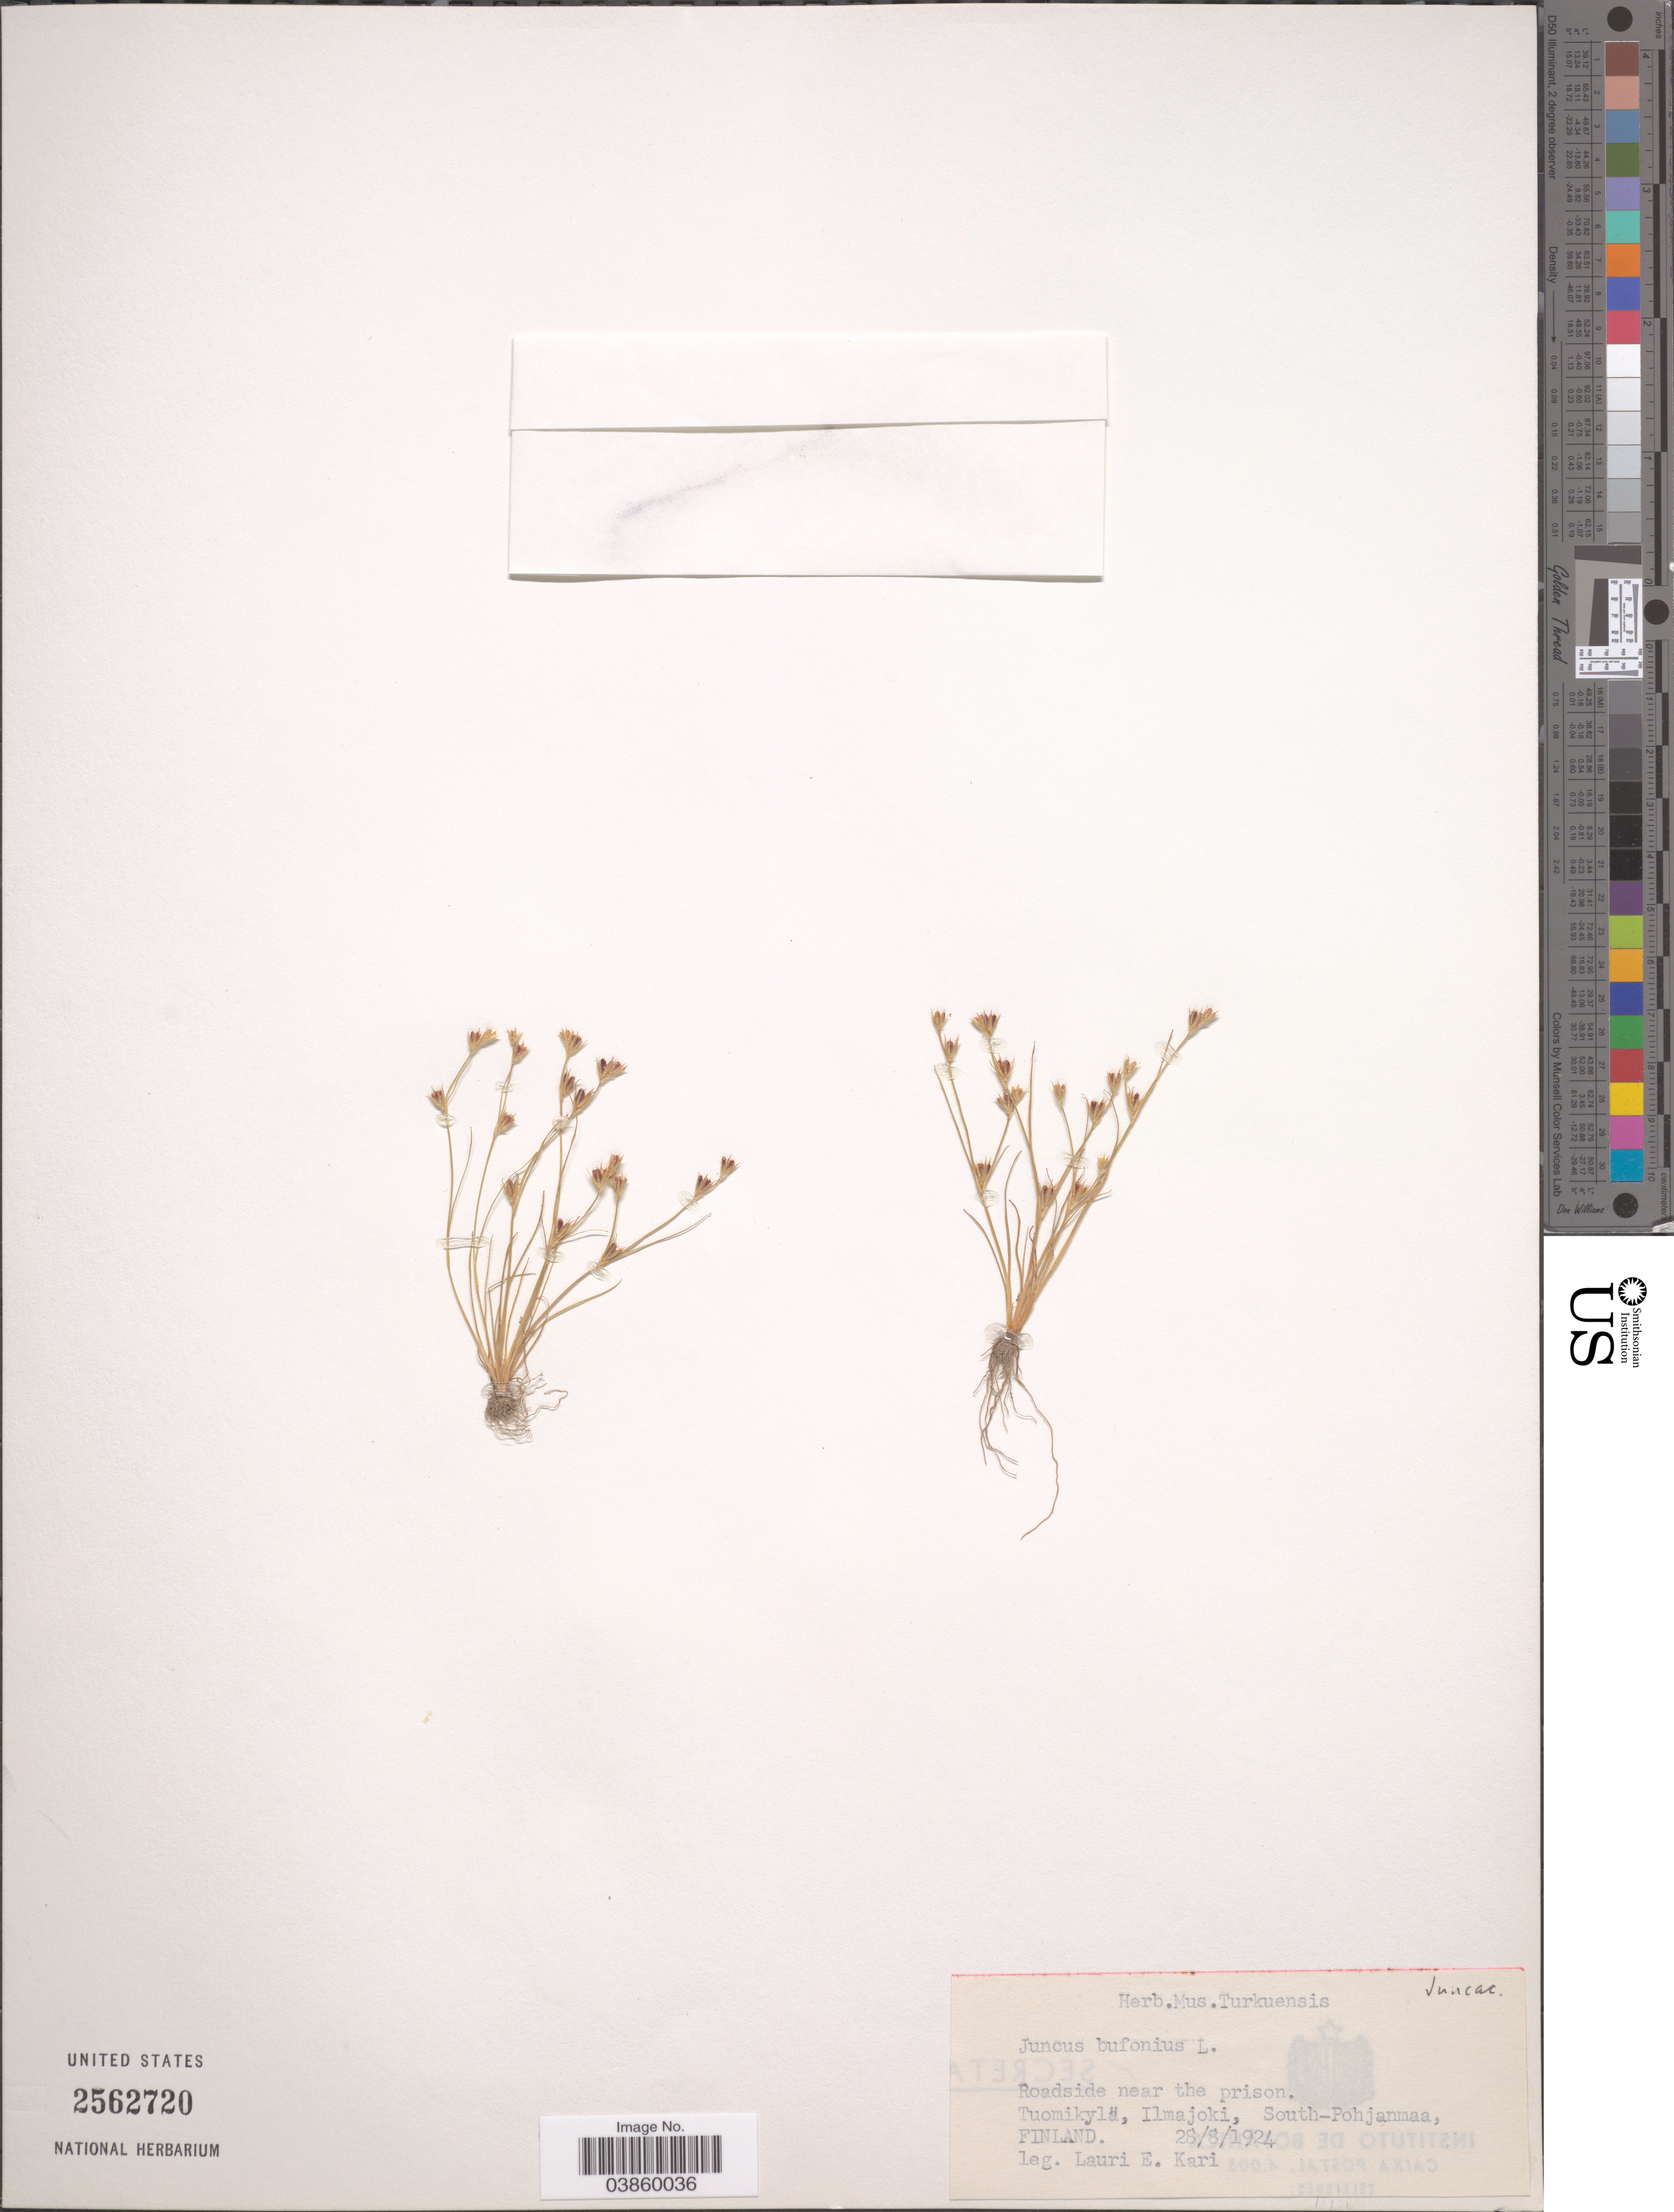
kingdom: Plantae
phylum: Tracheophyta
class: Liliopsida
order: Poales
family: Juncaceae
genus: Juncus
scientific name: Juncus bufonius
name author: L.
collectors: L. Kari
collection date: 1924-08-28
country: Finland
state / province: Pohjanmaa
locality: Roadside near the prison. Tuomikylä, Ilmajoki, South-Pohjanmaa.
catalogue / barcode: US 2562720